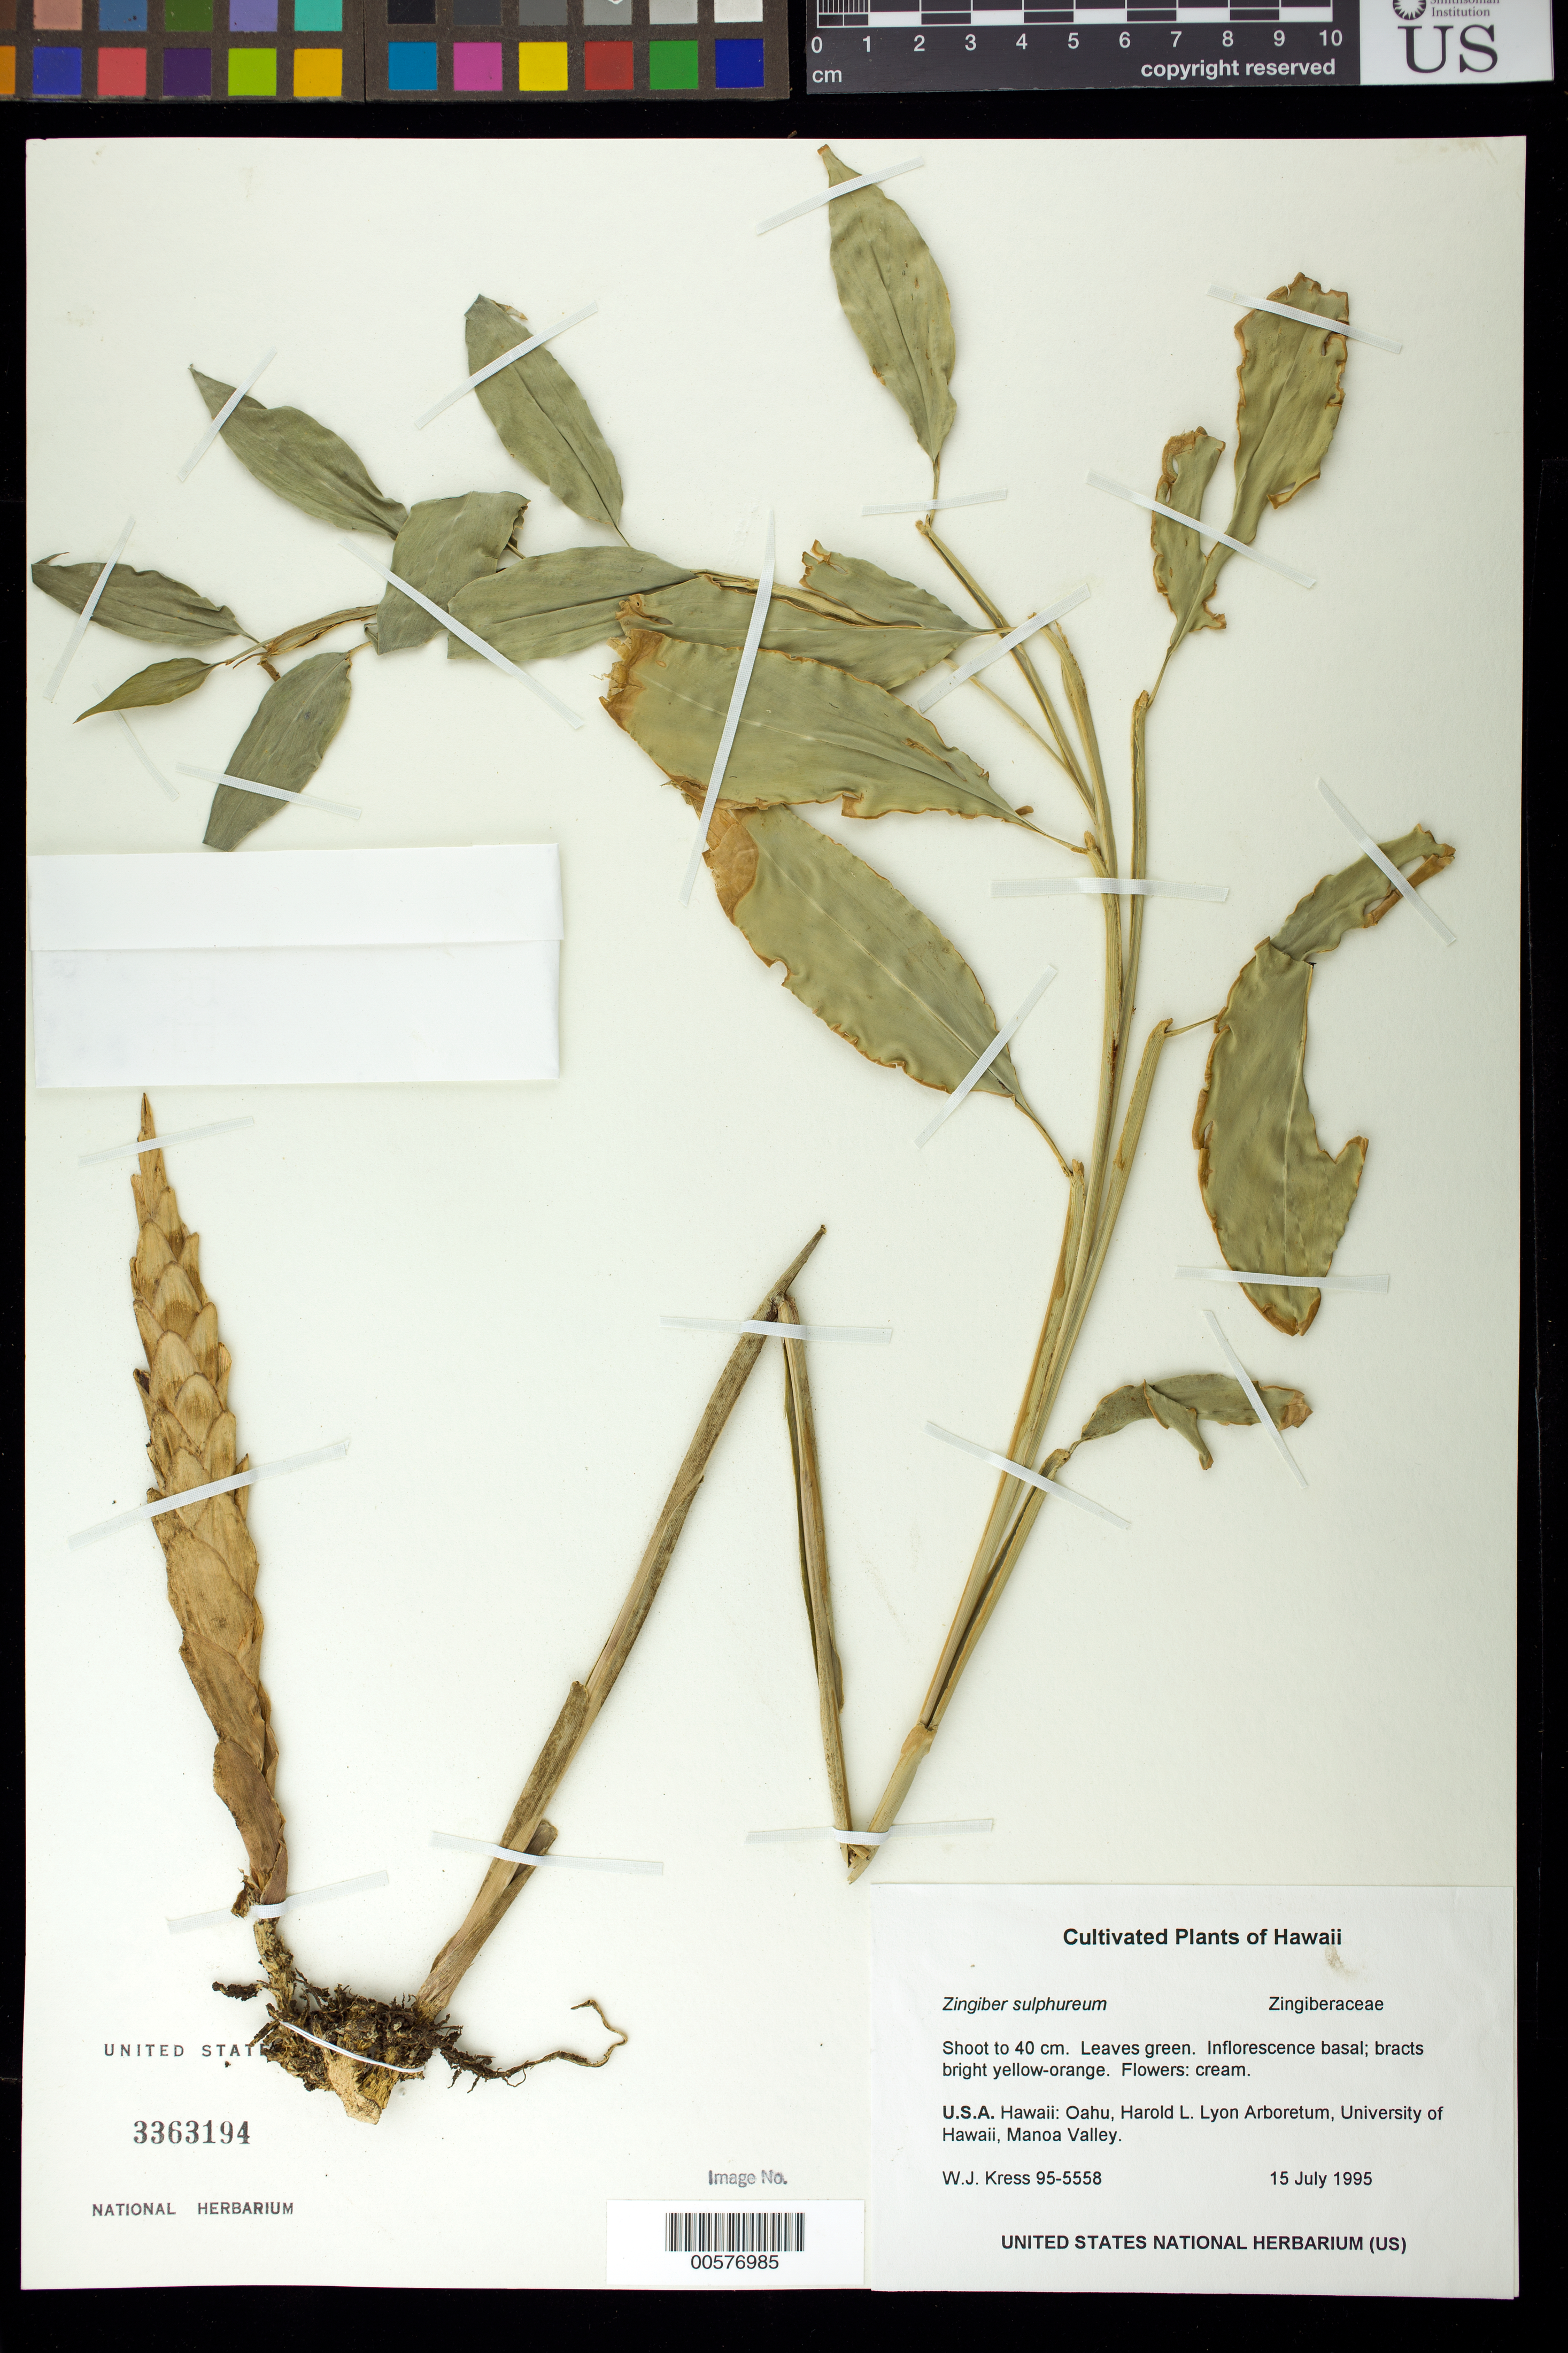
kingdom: Plantae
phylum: Tracheophyta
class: Liliopsida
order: Zingiberales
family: Zingiberaceae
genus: Zingiber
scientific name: Zingiber sulphureum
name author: Burkill ex Theilade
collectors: W. J. Kress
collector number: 95-5558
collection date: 1995-07-15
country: United States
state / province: Hawaii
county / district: Honolulu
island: Oahu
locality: Harold L.Lyon Arboretum, Univ. of Hawaii, Manoa Valley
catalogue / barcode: US 3363194